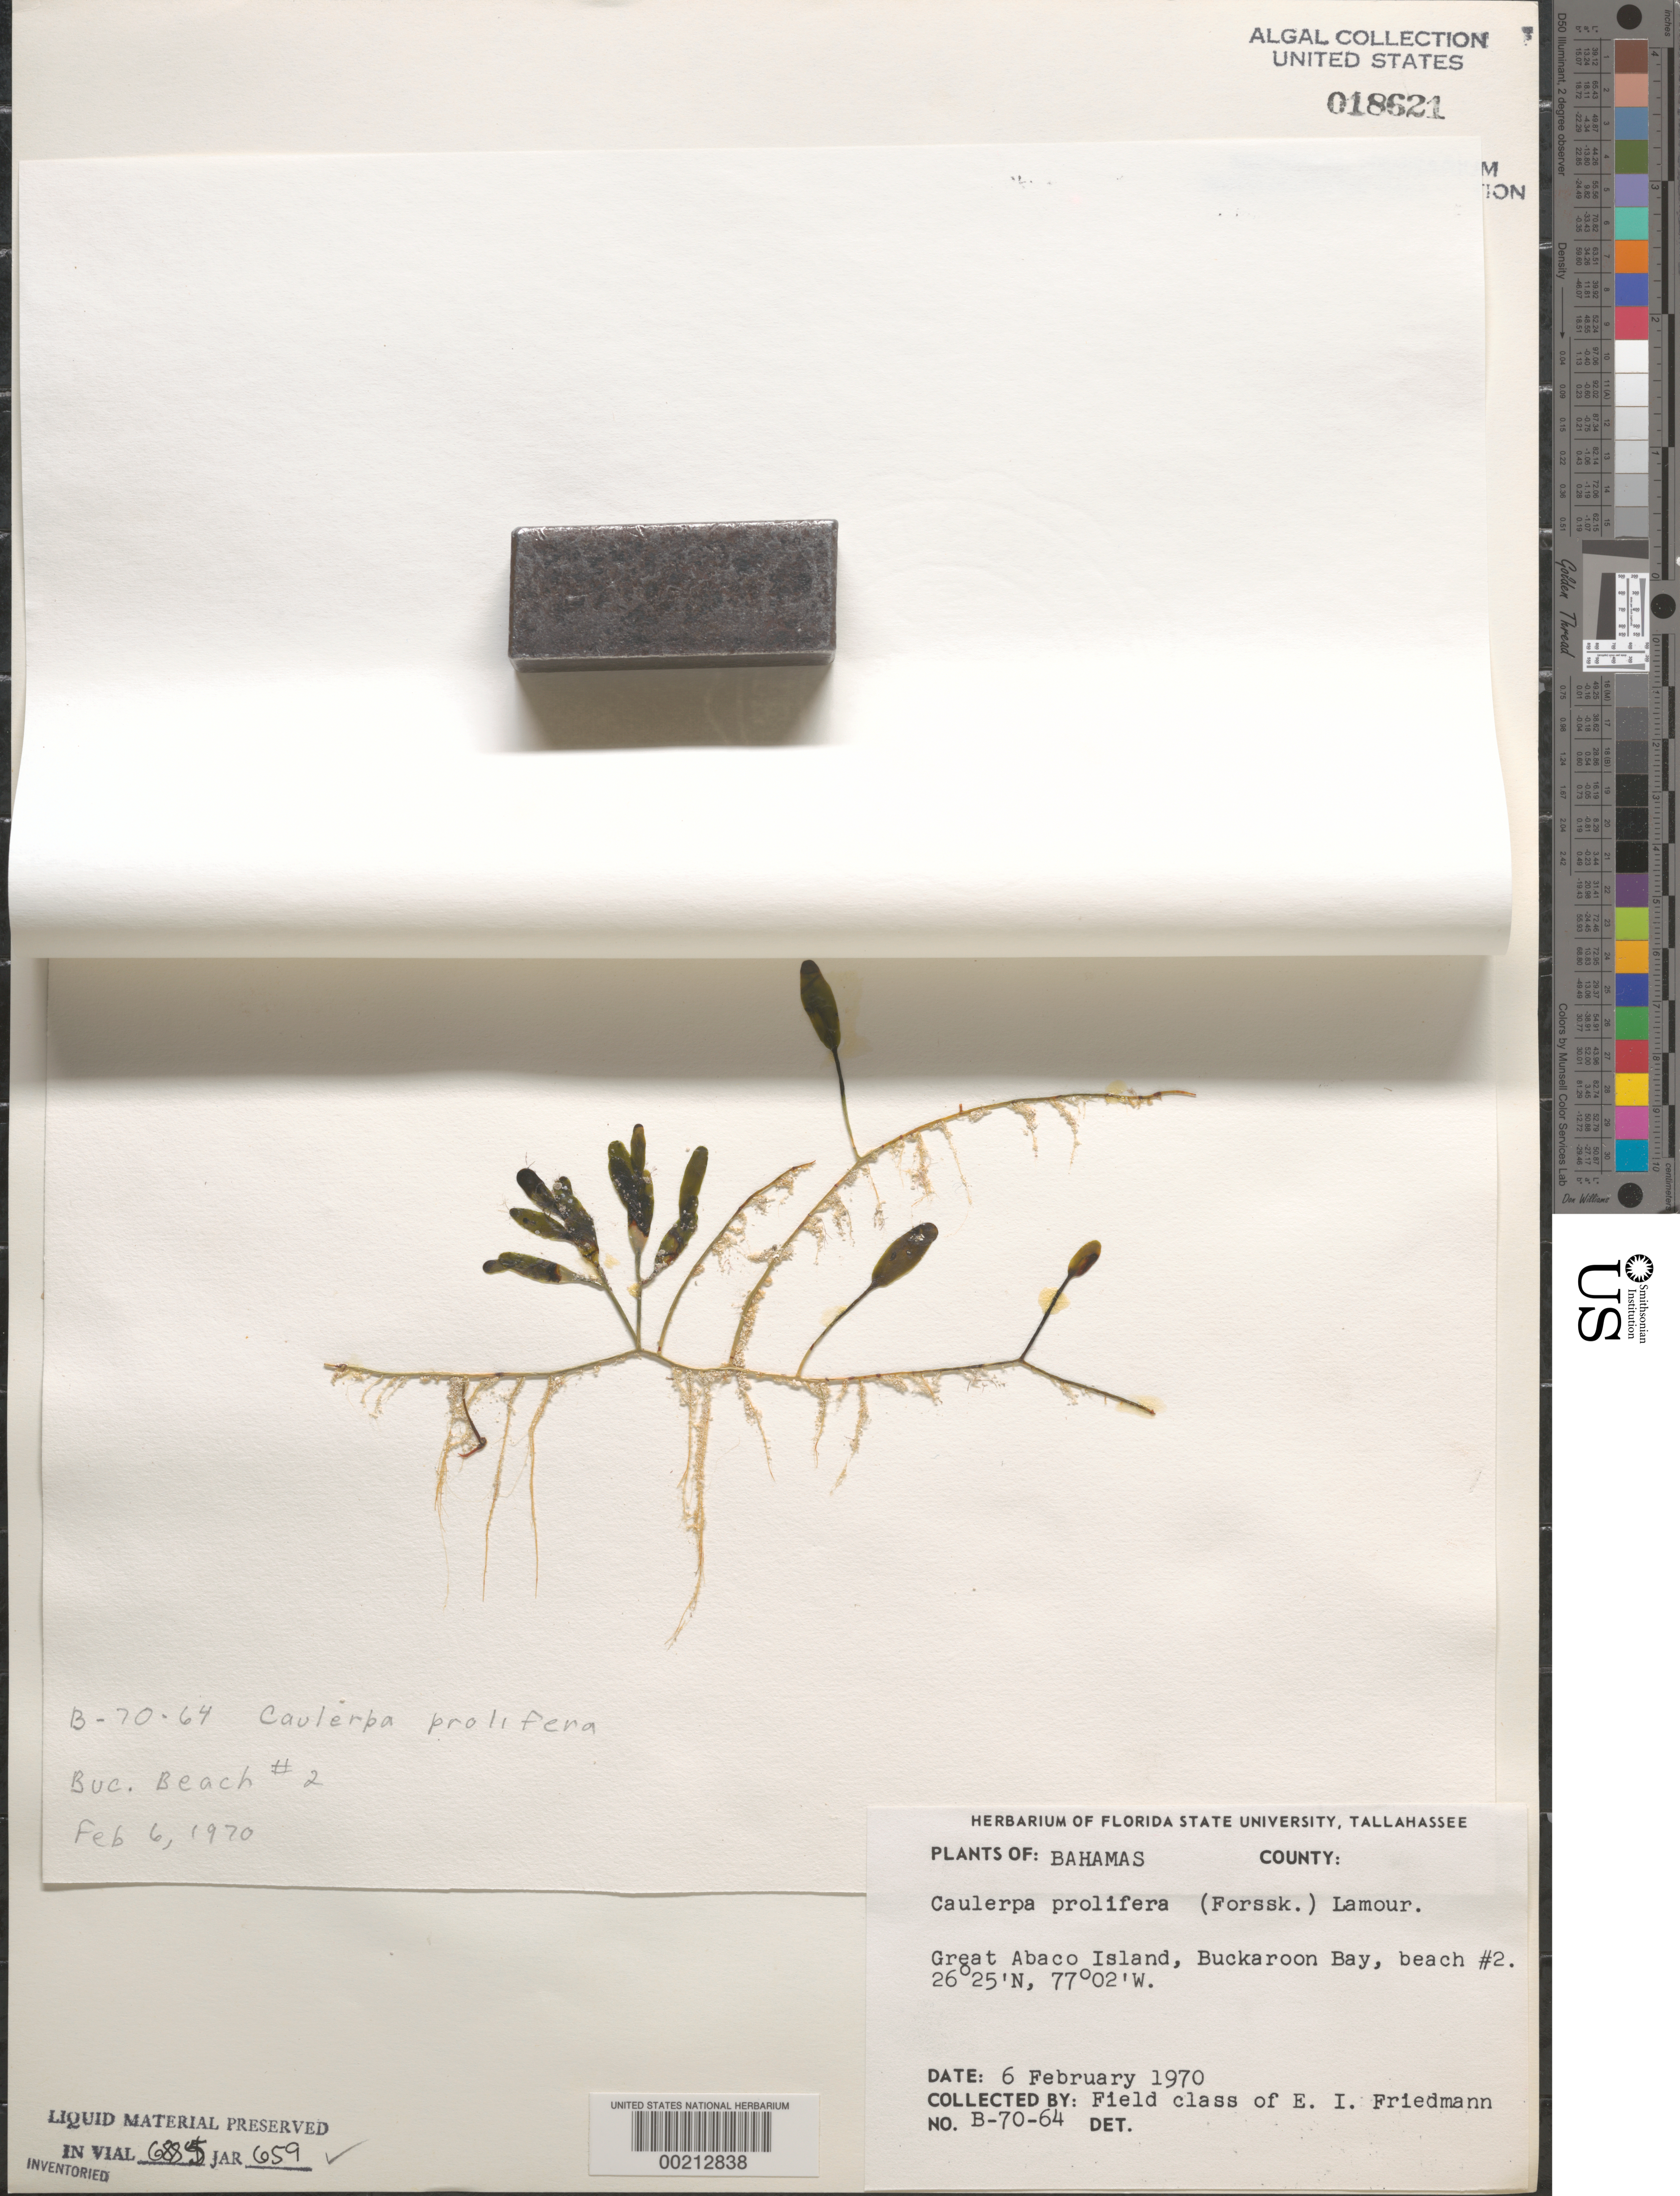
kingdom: Plantae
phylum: Chlorophyta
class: Ulvophyceae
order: Bryopsidales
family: Caulerpaceae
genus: Caulerpa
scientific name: Caulerpa prolifera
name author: (Forssk.) J.V.Lamouroux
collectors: E. Friedmann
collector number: B-70-64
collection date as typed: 06 Feb 1970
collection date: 1970-02-06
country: Bahamas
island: Great Abaco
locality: Buckaroon Bay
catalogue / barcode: US 18621